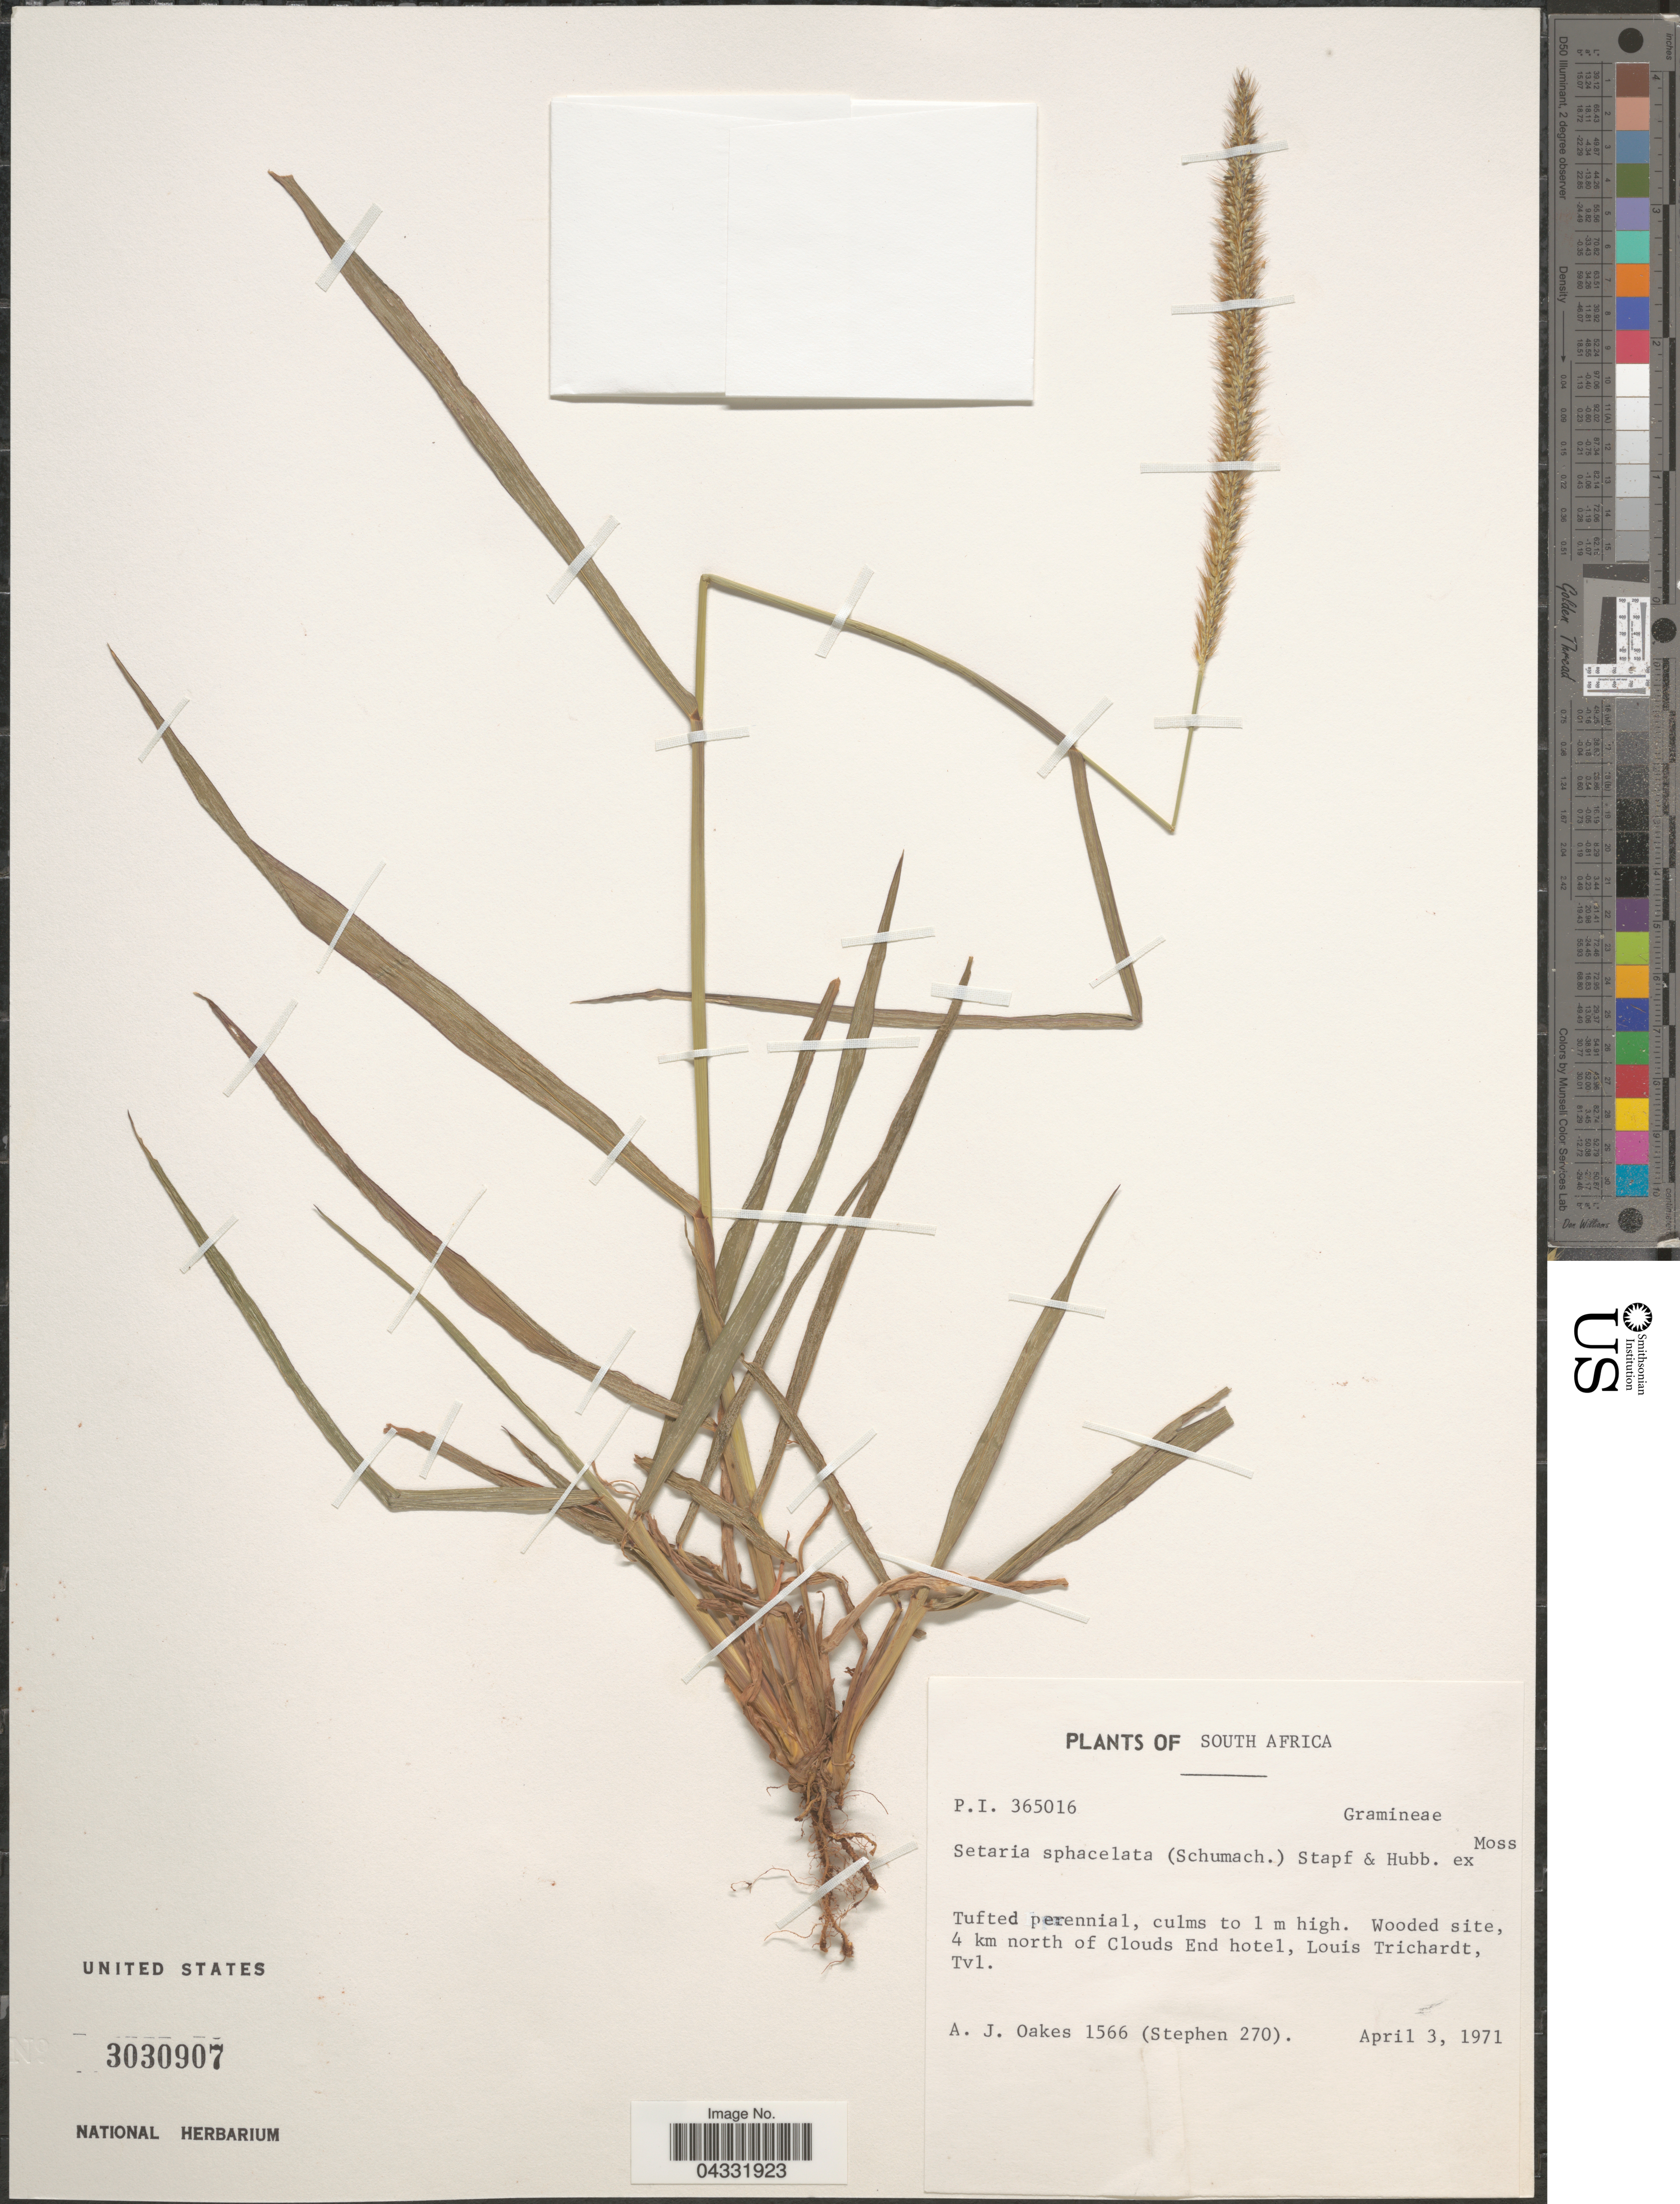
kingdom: Plantae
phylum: Tracheophyta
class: Liliopsida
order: Poales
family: Poaceae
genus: Setaria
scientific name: Setaria sphacelata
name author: (Schumach.) Stapf & Hubb. ex Moss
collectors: A. Oakes & Stephen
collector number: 1566/270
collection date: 1971-04-03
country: South Africa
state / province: Limpopo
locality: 4 km north of Clouds End hotel, Louis Trichardt, Tvl.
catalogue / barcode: US 3030907